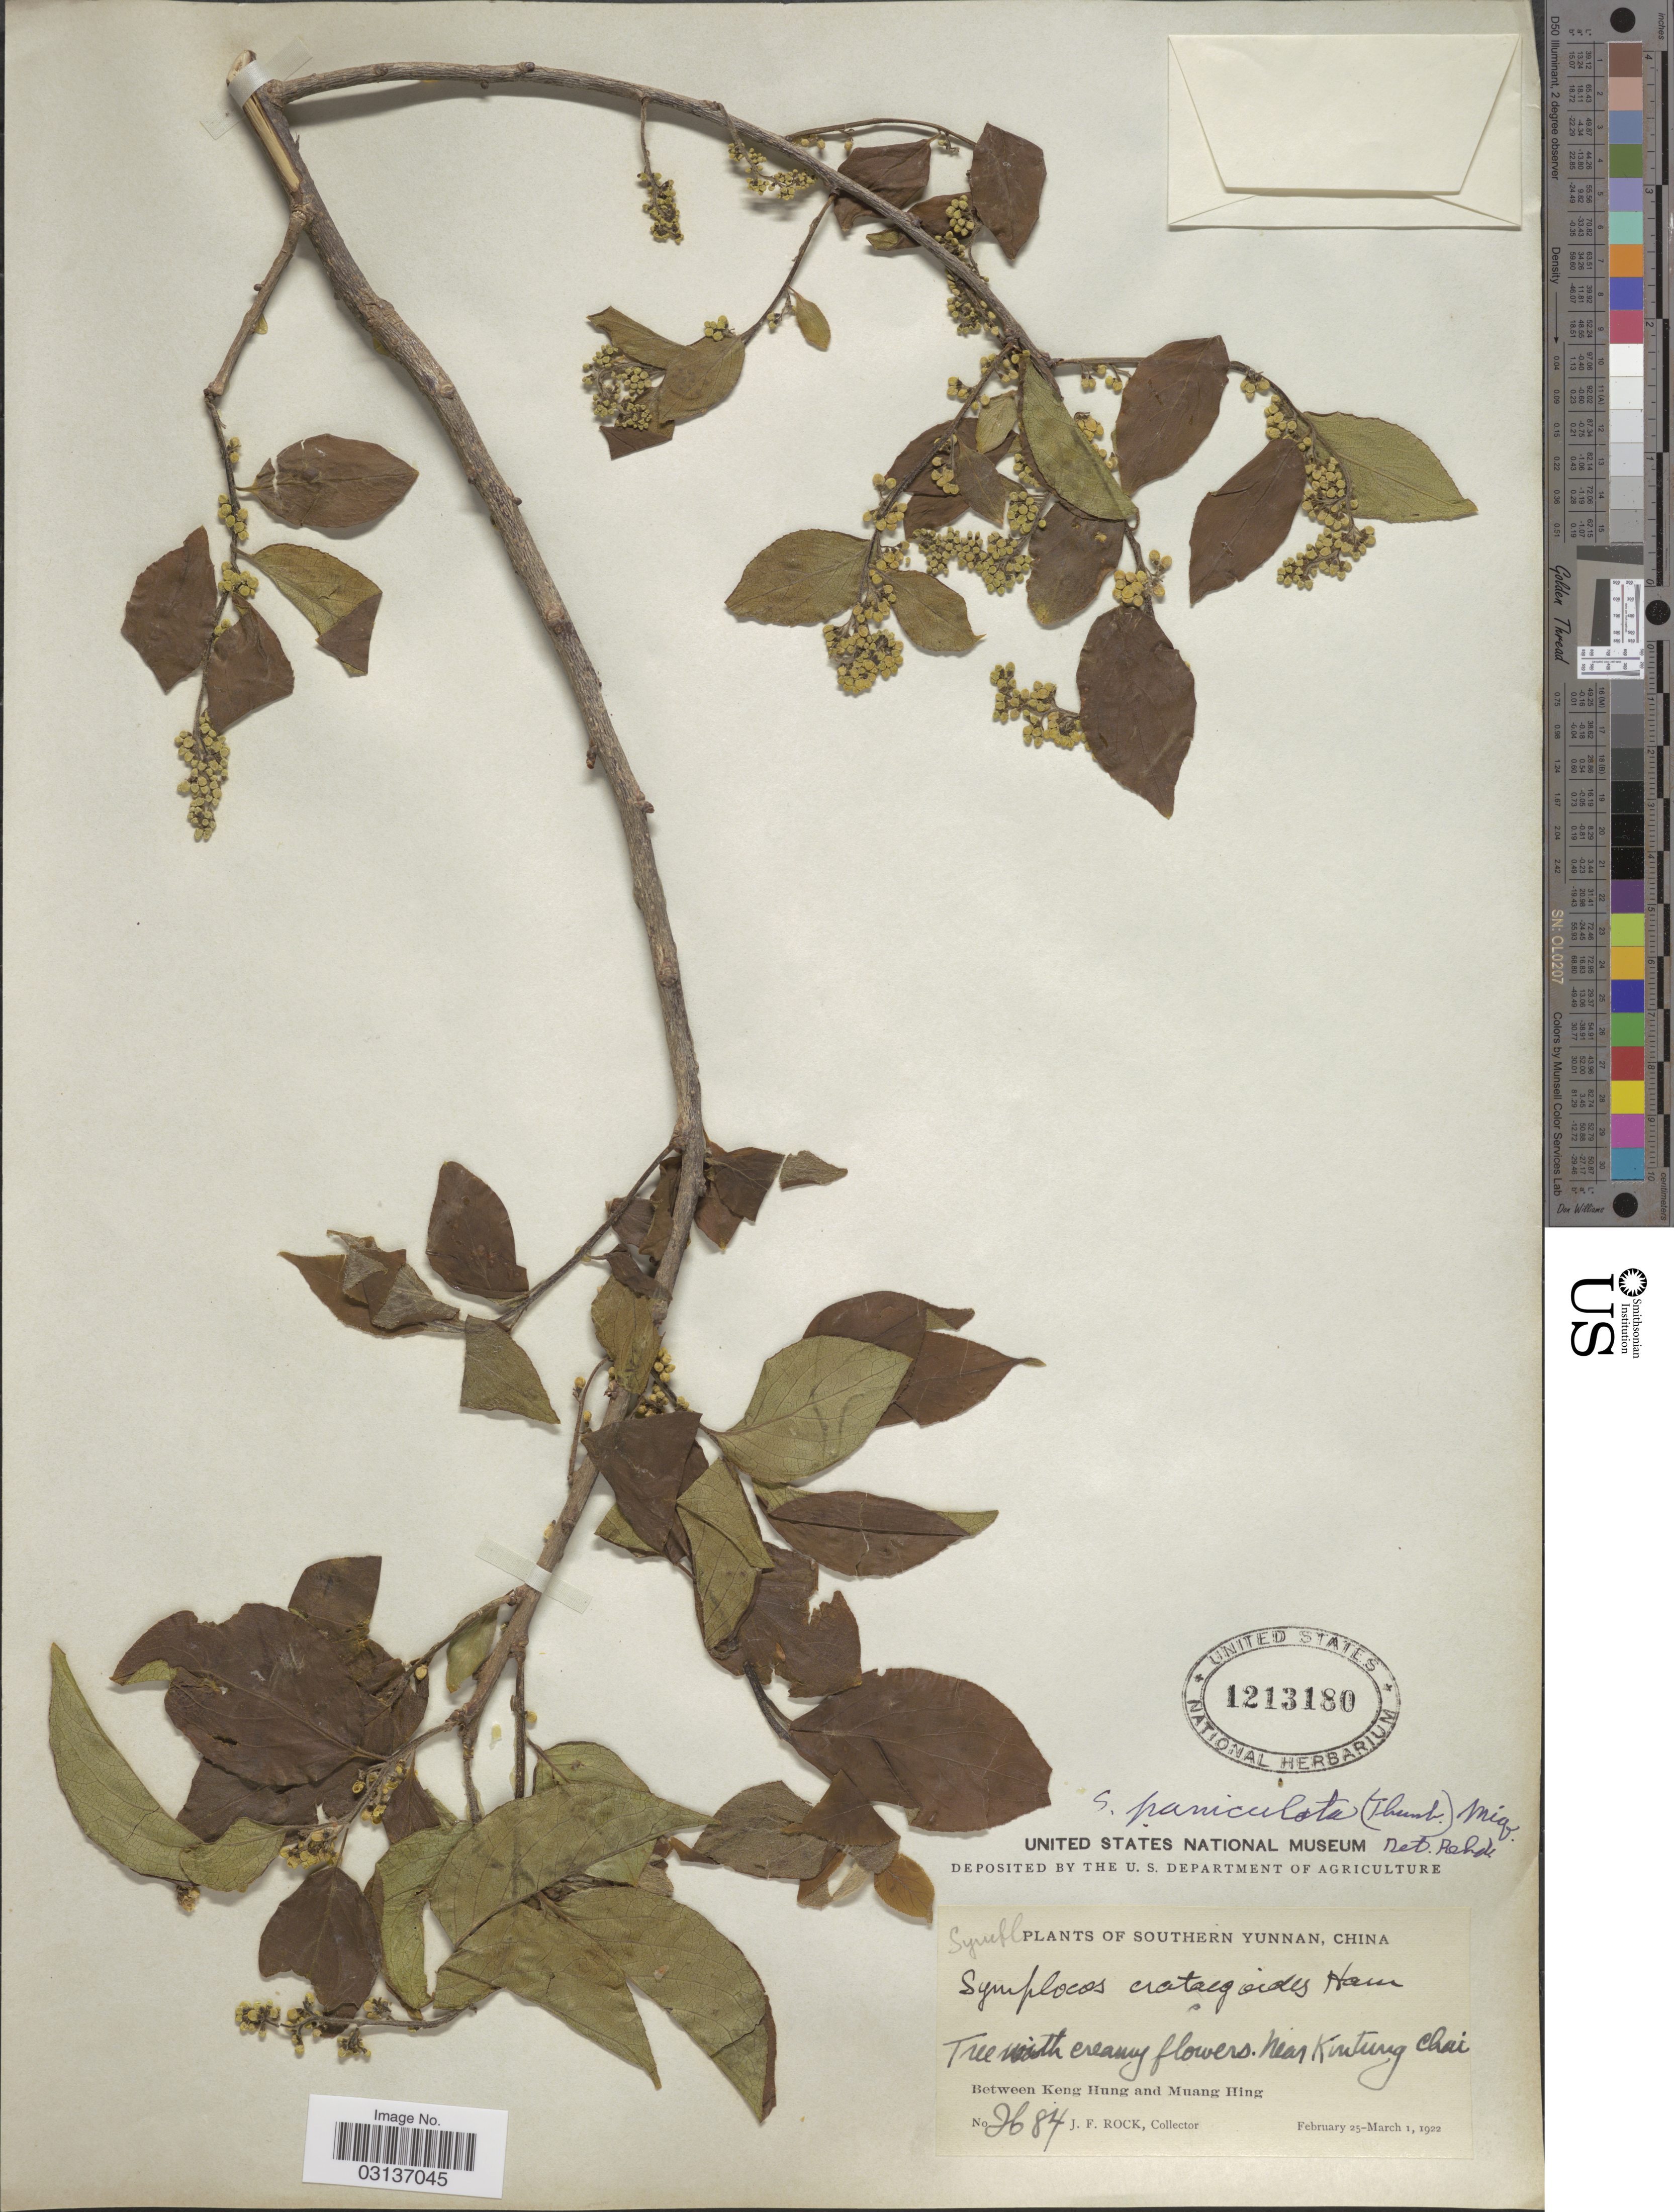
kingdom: Plantae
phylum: Tracheophyta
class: Magnoliopsida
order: Ericales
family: Symplocaceae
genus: Symplocos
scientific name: Symplocos paniculata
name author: Miq.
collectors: J. Rock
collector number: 2684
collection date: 1922-02-25/1922-03-01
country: China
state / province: Yunnan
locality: Southern Yunnan. Near Kintung Chai. Between Keng Hung and Muang Hing.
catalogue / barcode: US 1213180